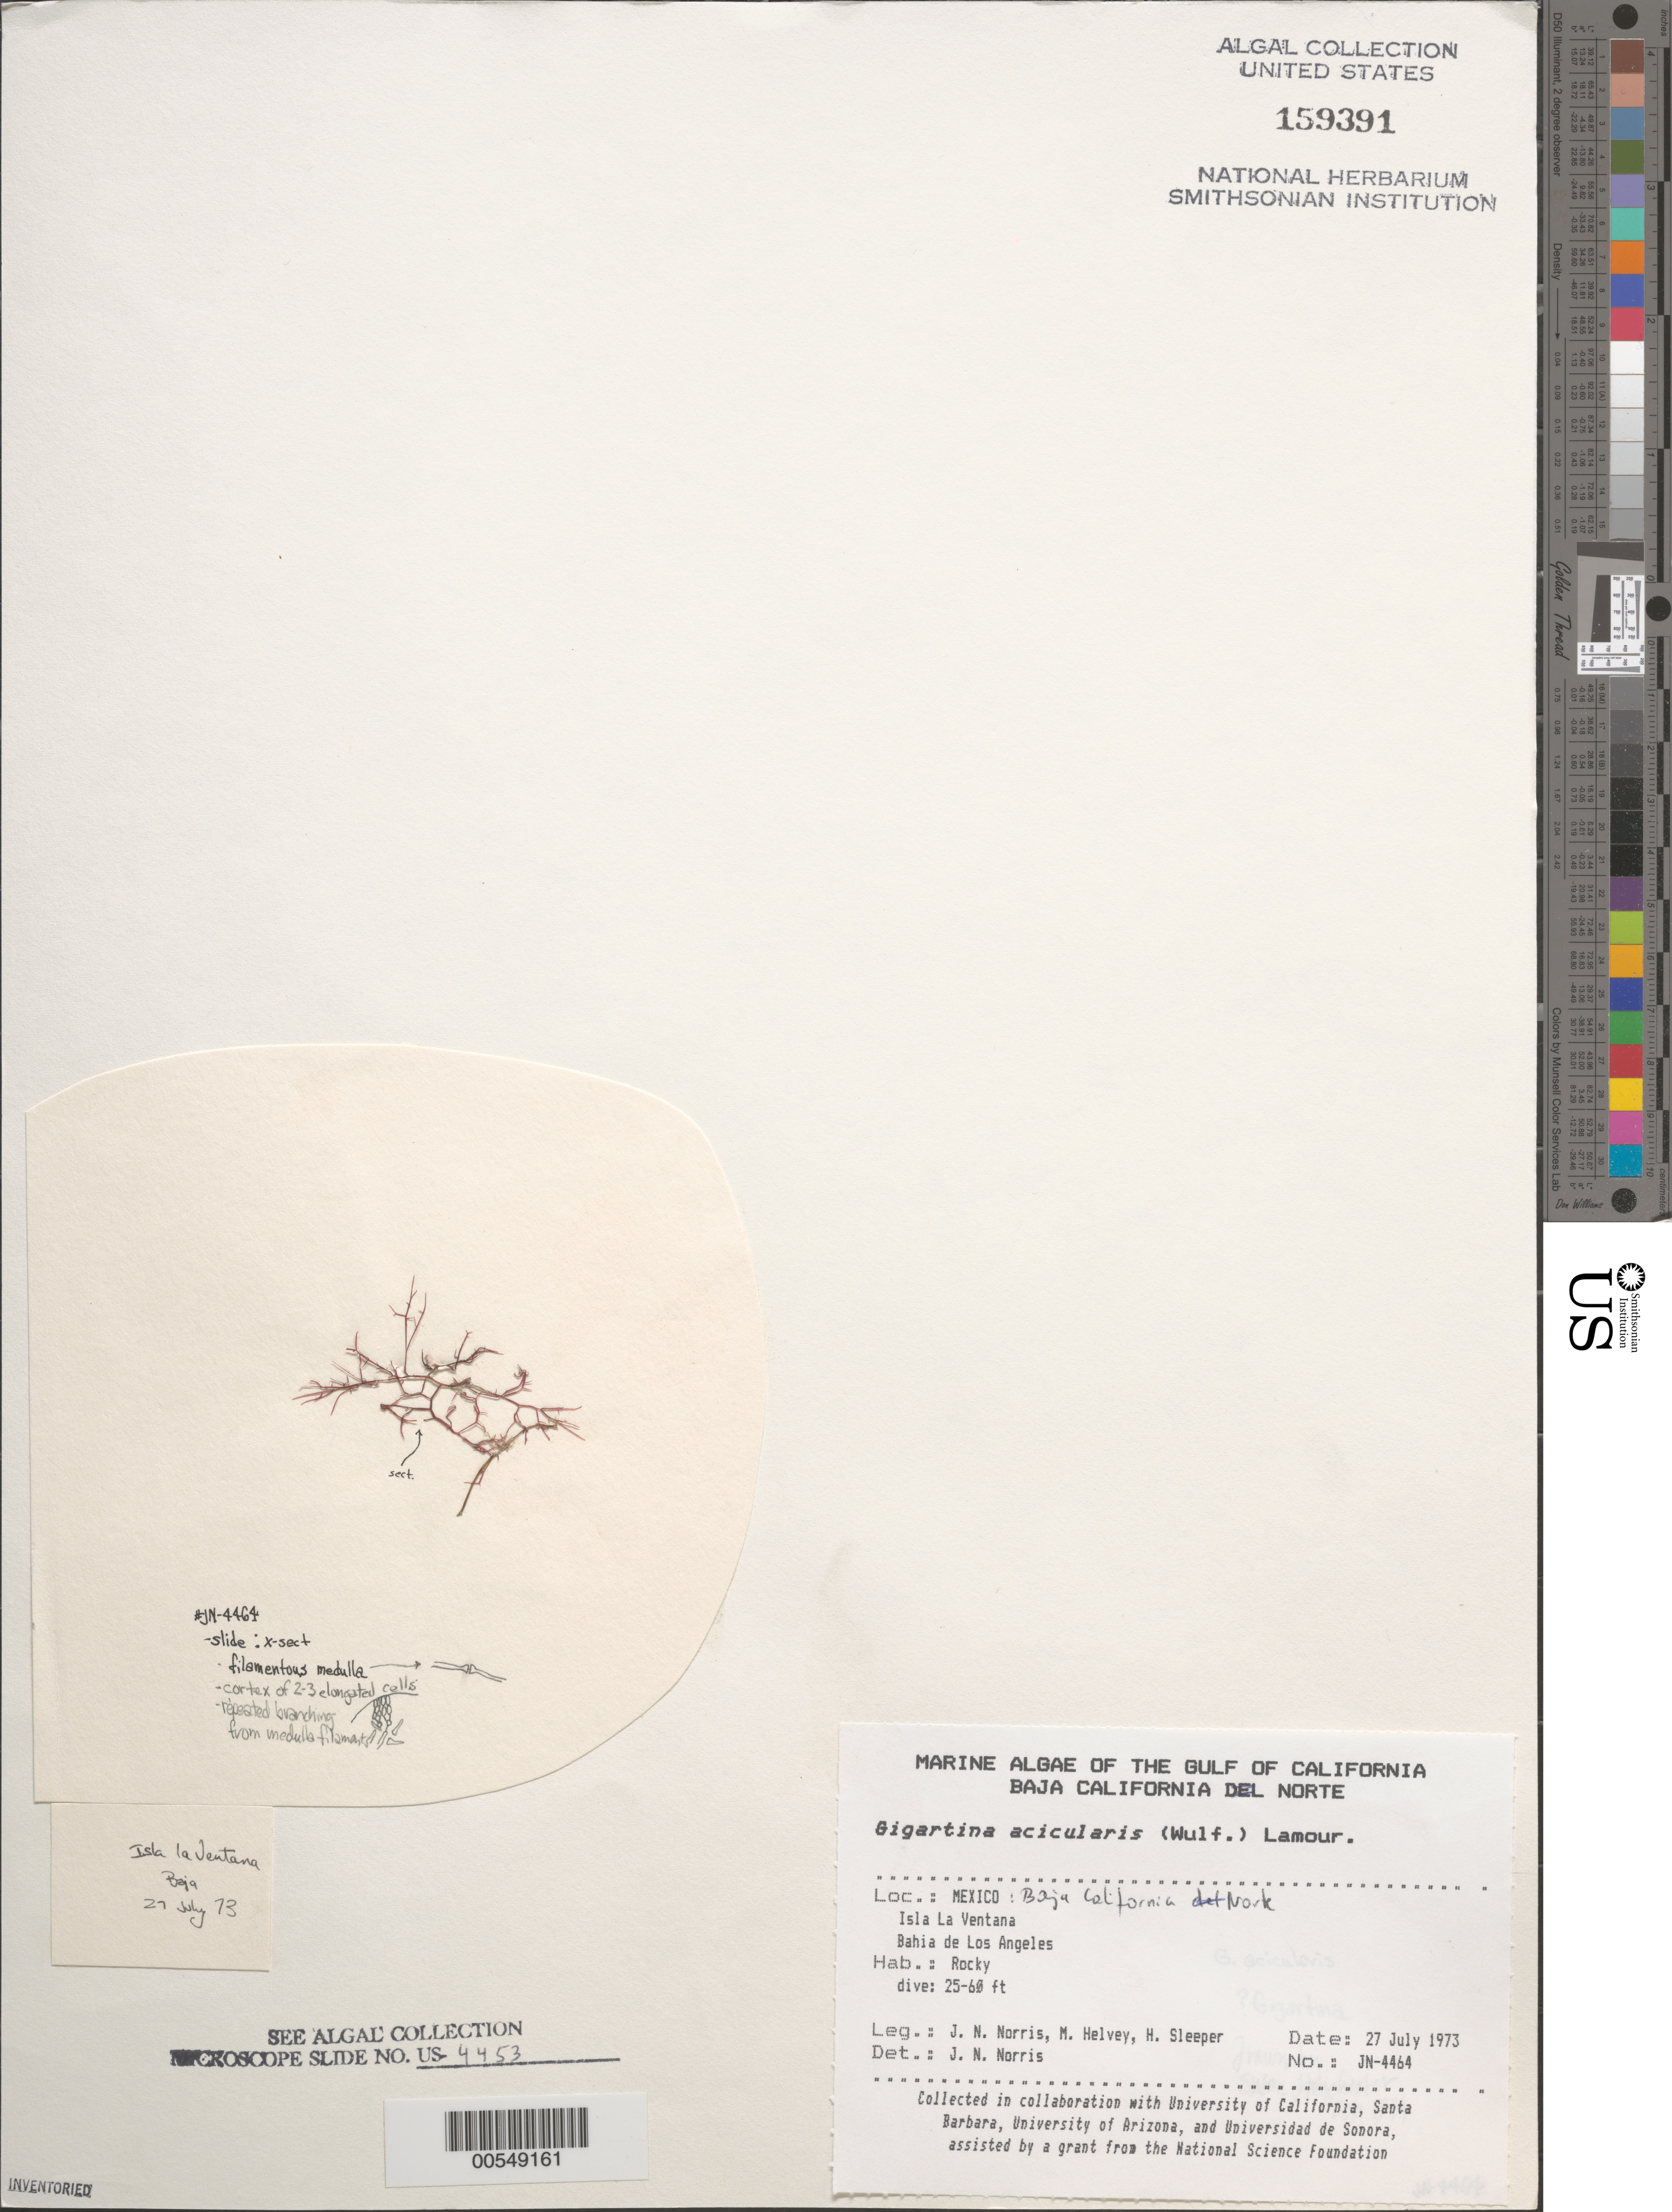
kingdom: Plantae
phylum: Rhodophyta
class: Florideophyceae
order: Gigartinales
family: Gigartinaceae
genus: Chondracanthus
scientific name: Chondracanthus acicularis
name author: (Roth) Fredericq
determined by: Algae name updating Project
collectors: J. N. Norris, M. Helvey & H. Sleeper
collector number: JN-4464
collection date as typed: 27 Jul 1973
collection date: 1973-07-27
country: Mexico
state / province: Baja California Norte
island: Isla la Ventana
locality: Bahia de Los Angeles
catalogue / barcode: US 159391